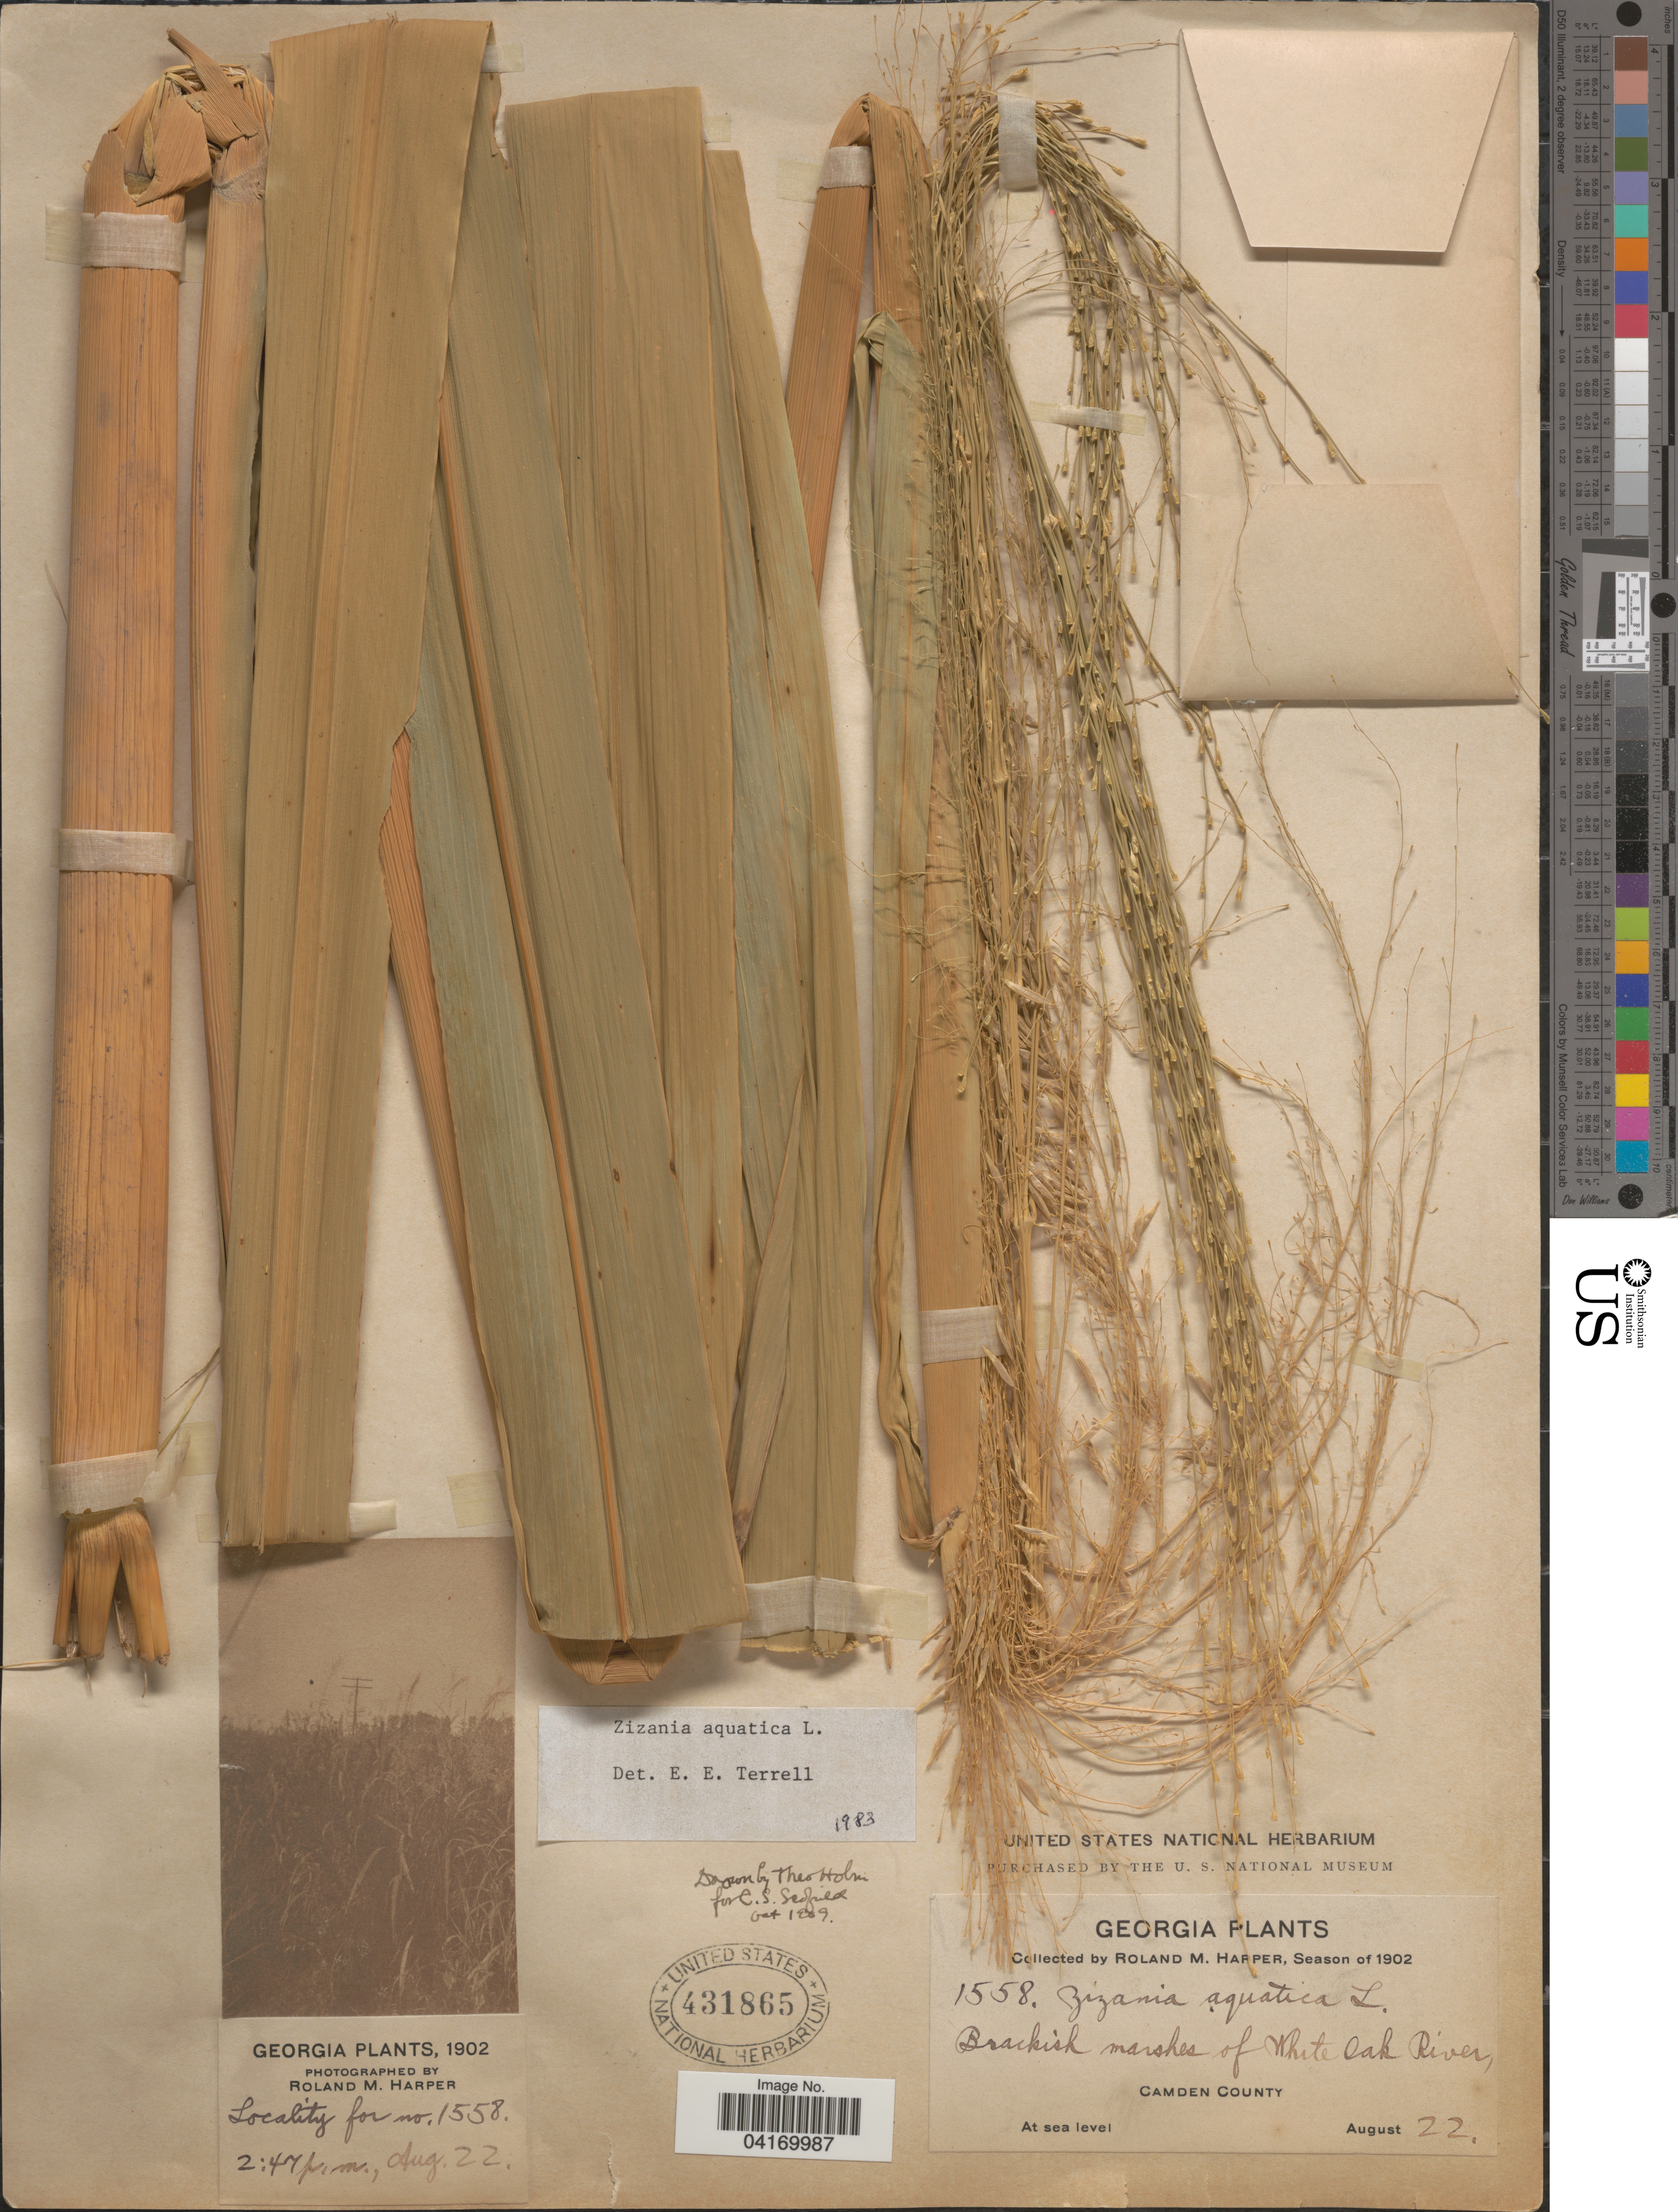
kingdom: Plantae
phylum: Tracheophyta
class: Liliopsida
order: Poales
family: Poaceae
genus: Zizania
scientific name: Zizania aquatica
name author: L.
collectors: R. M. Harper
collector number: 1558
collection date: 1902-08-22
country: United States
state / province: Georgia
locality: Brackish marshes of White Oak River, Camden County.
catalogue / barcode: US 431865